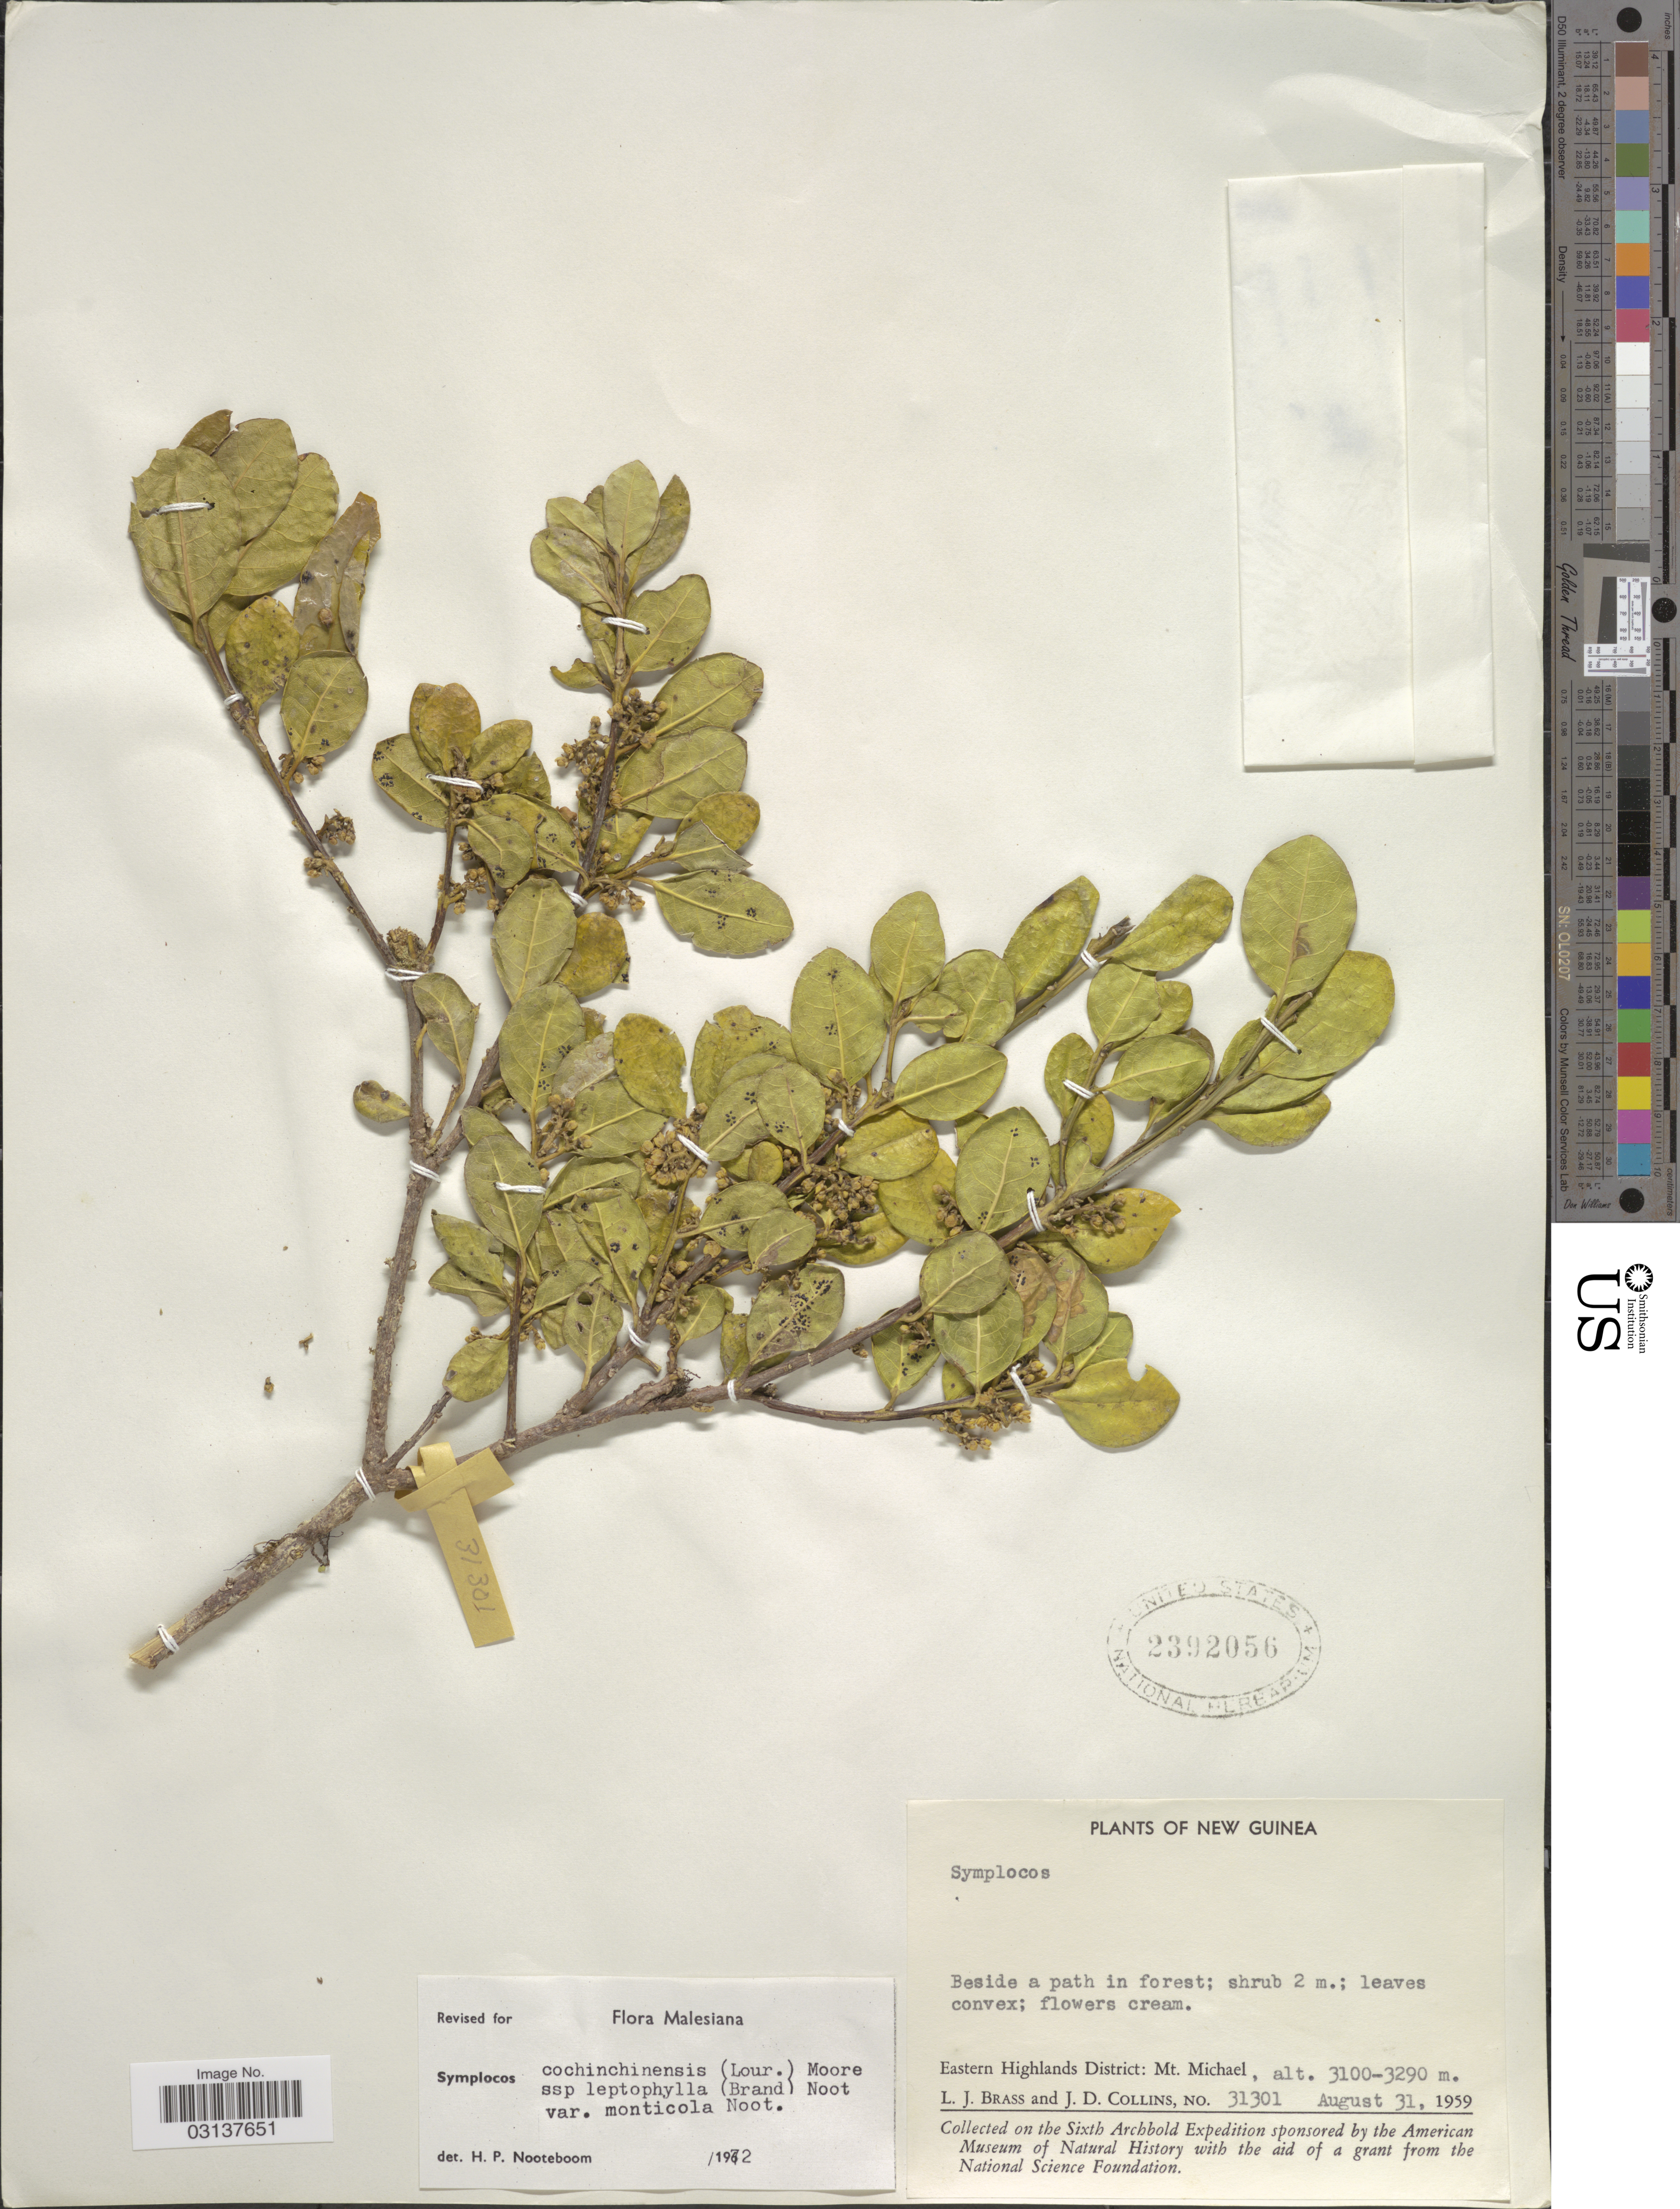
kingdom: Plantae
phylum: Tracheophyta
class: Magnoliopsida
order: Ericales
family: Symplocaceae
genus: Symplocos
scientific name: Symplocos cochinchinensis var. monticola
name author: Noot.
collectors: L. J. Brass & J. Collins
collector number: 31301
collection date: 1959-08-31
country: Papua New Guinea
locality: New Guinea, Eastern Highlands District: Mt. Michael.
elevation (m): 3100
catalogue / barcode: US 2392056